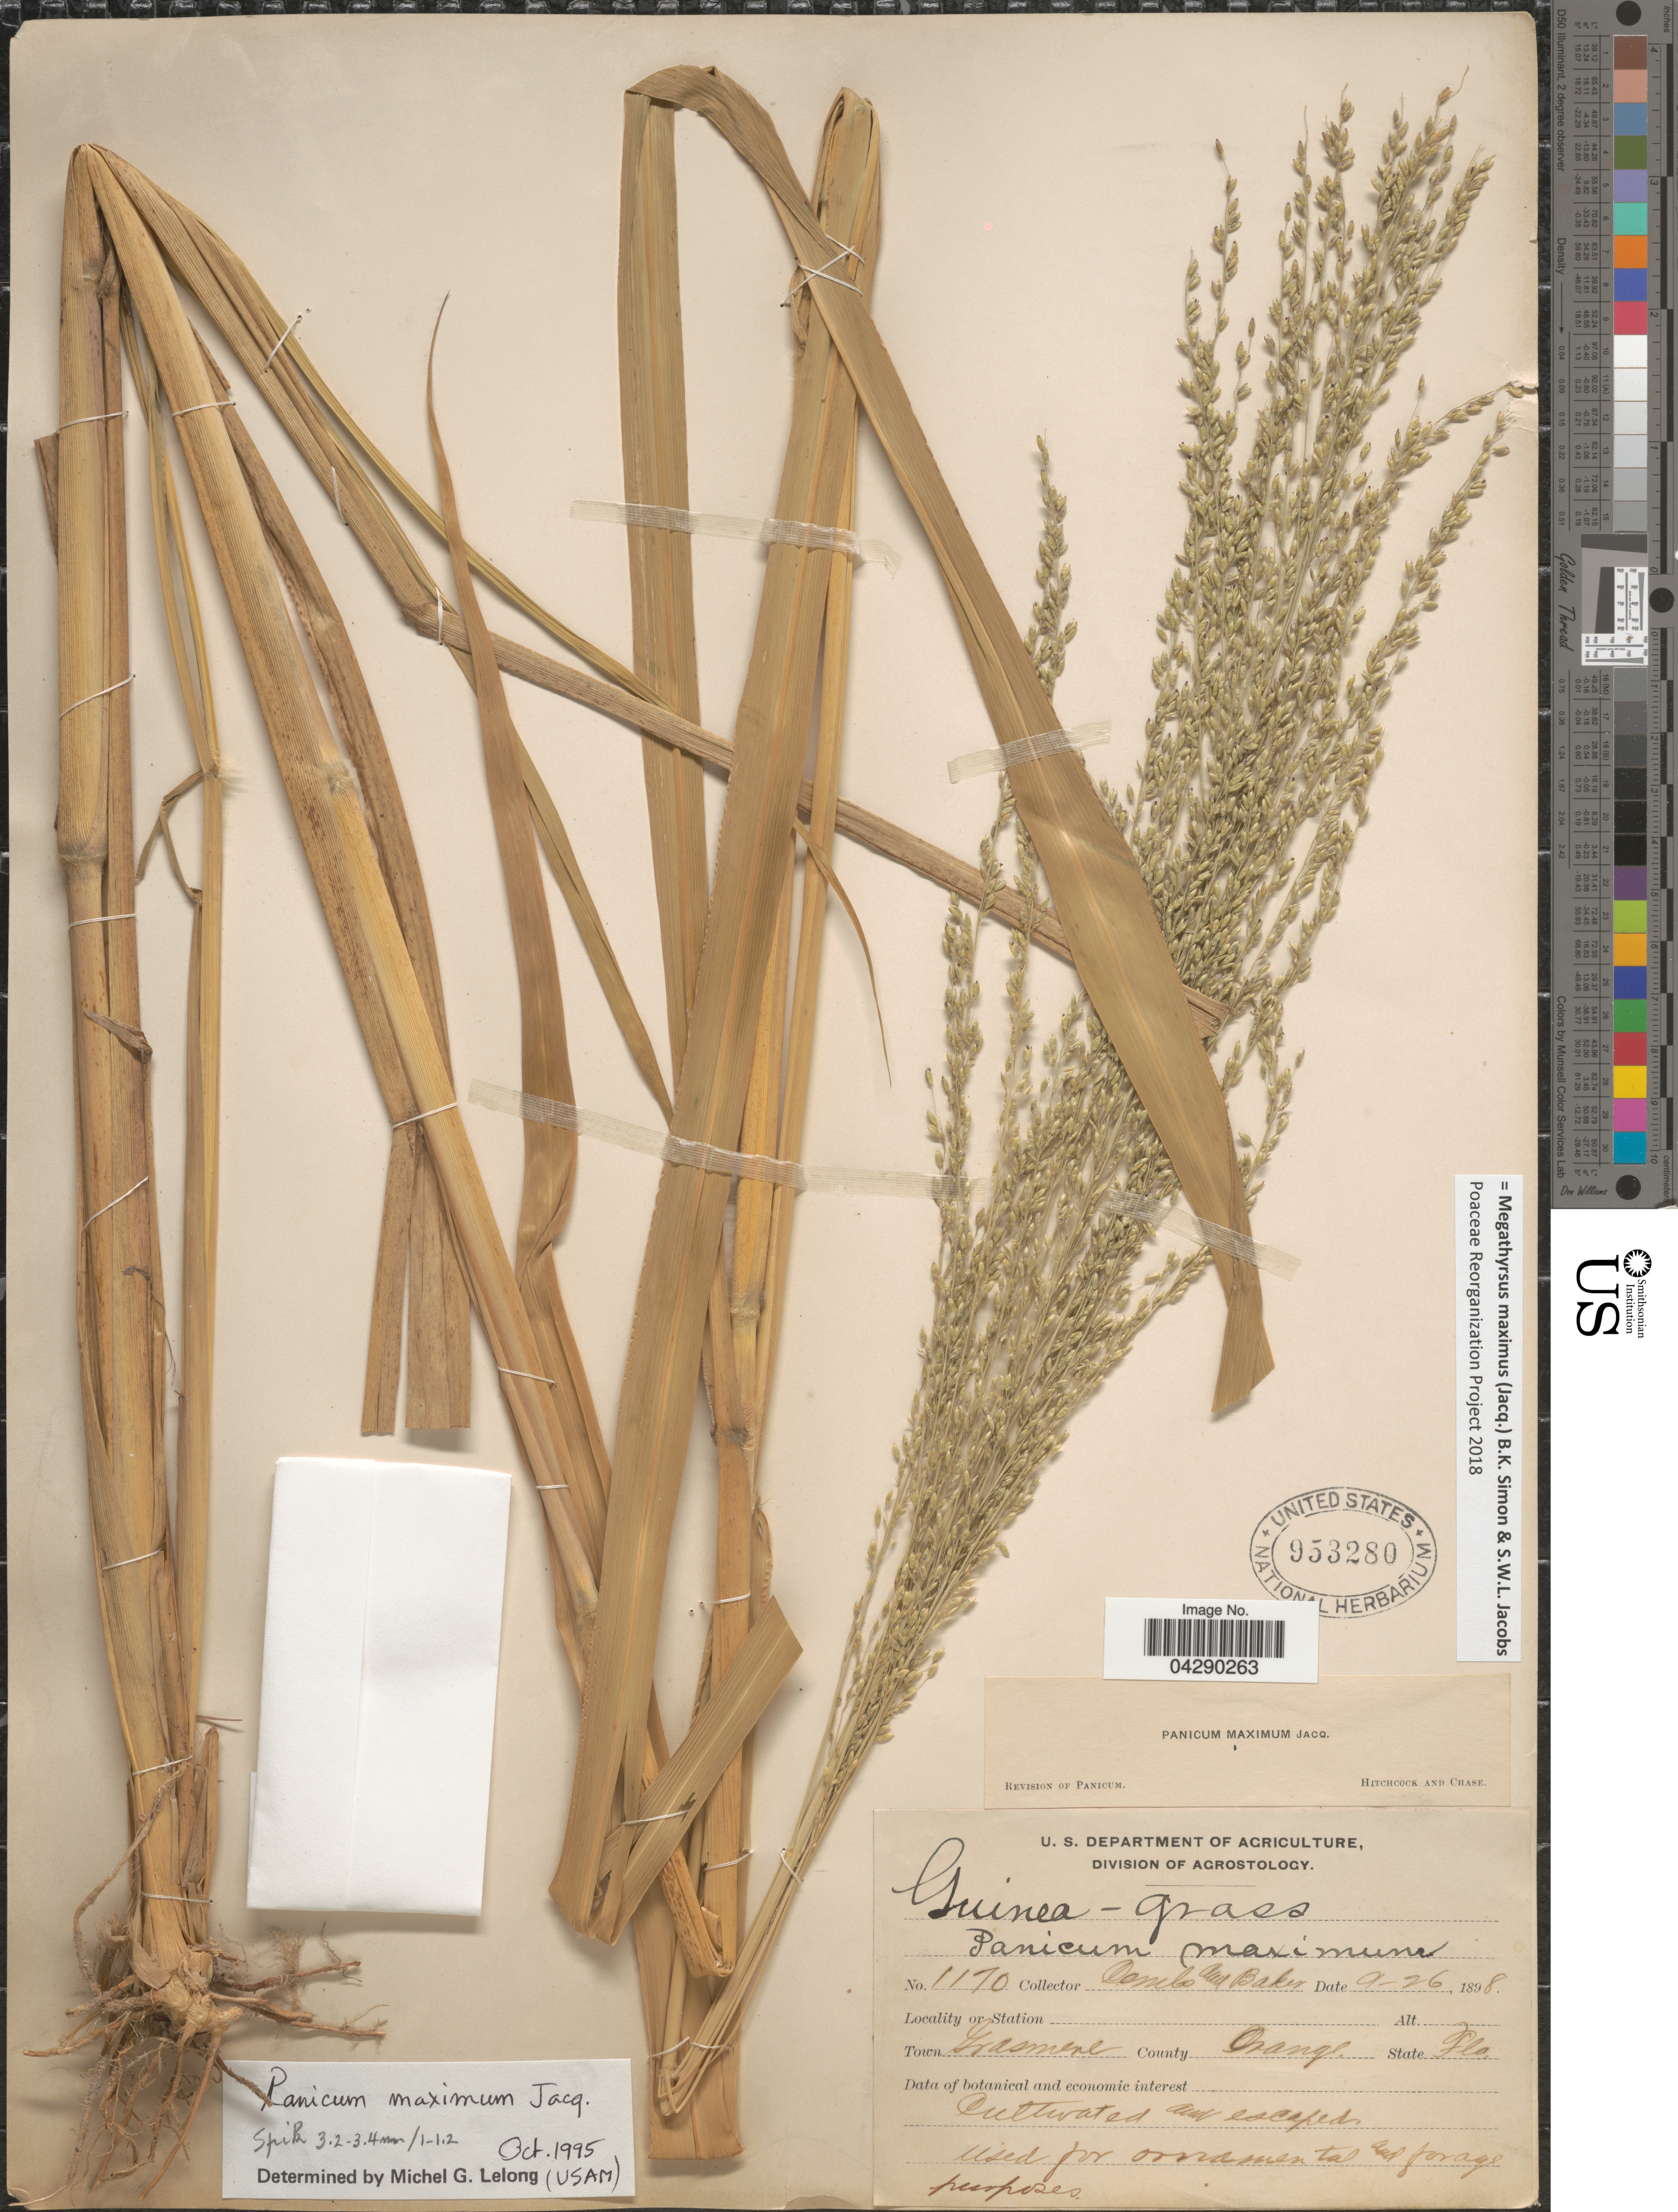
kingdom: Plantae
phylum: Tracheophyta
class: Liliopsida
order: Poales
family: Poaceae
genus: Megathyrsus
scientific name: Megathyrsus maximus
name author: (Jacq.) B.K. Simon & S.W.L. Jacobs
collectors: -. Combs & -- Baker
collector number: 1170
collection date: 1898-09-26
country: United States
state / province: Florida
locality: Town Grasmere. County Orange.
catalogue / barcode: US 953280